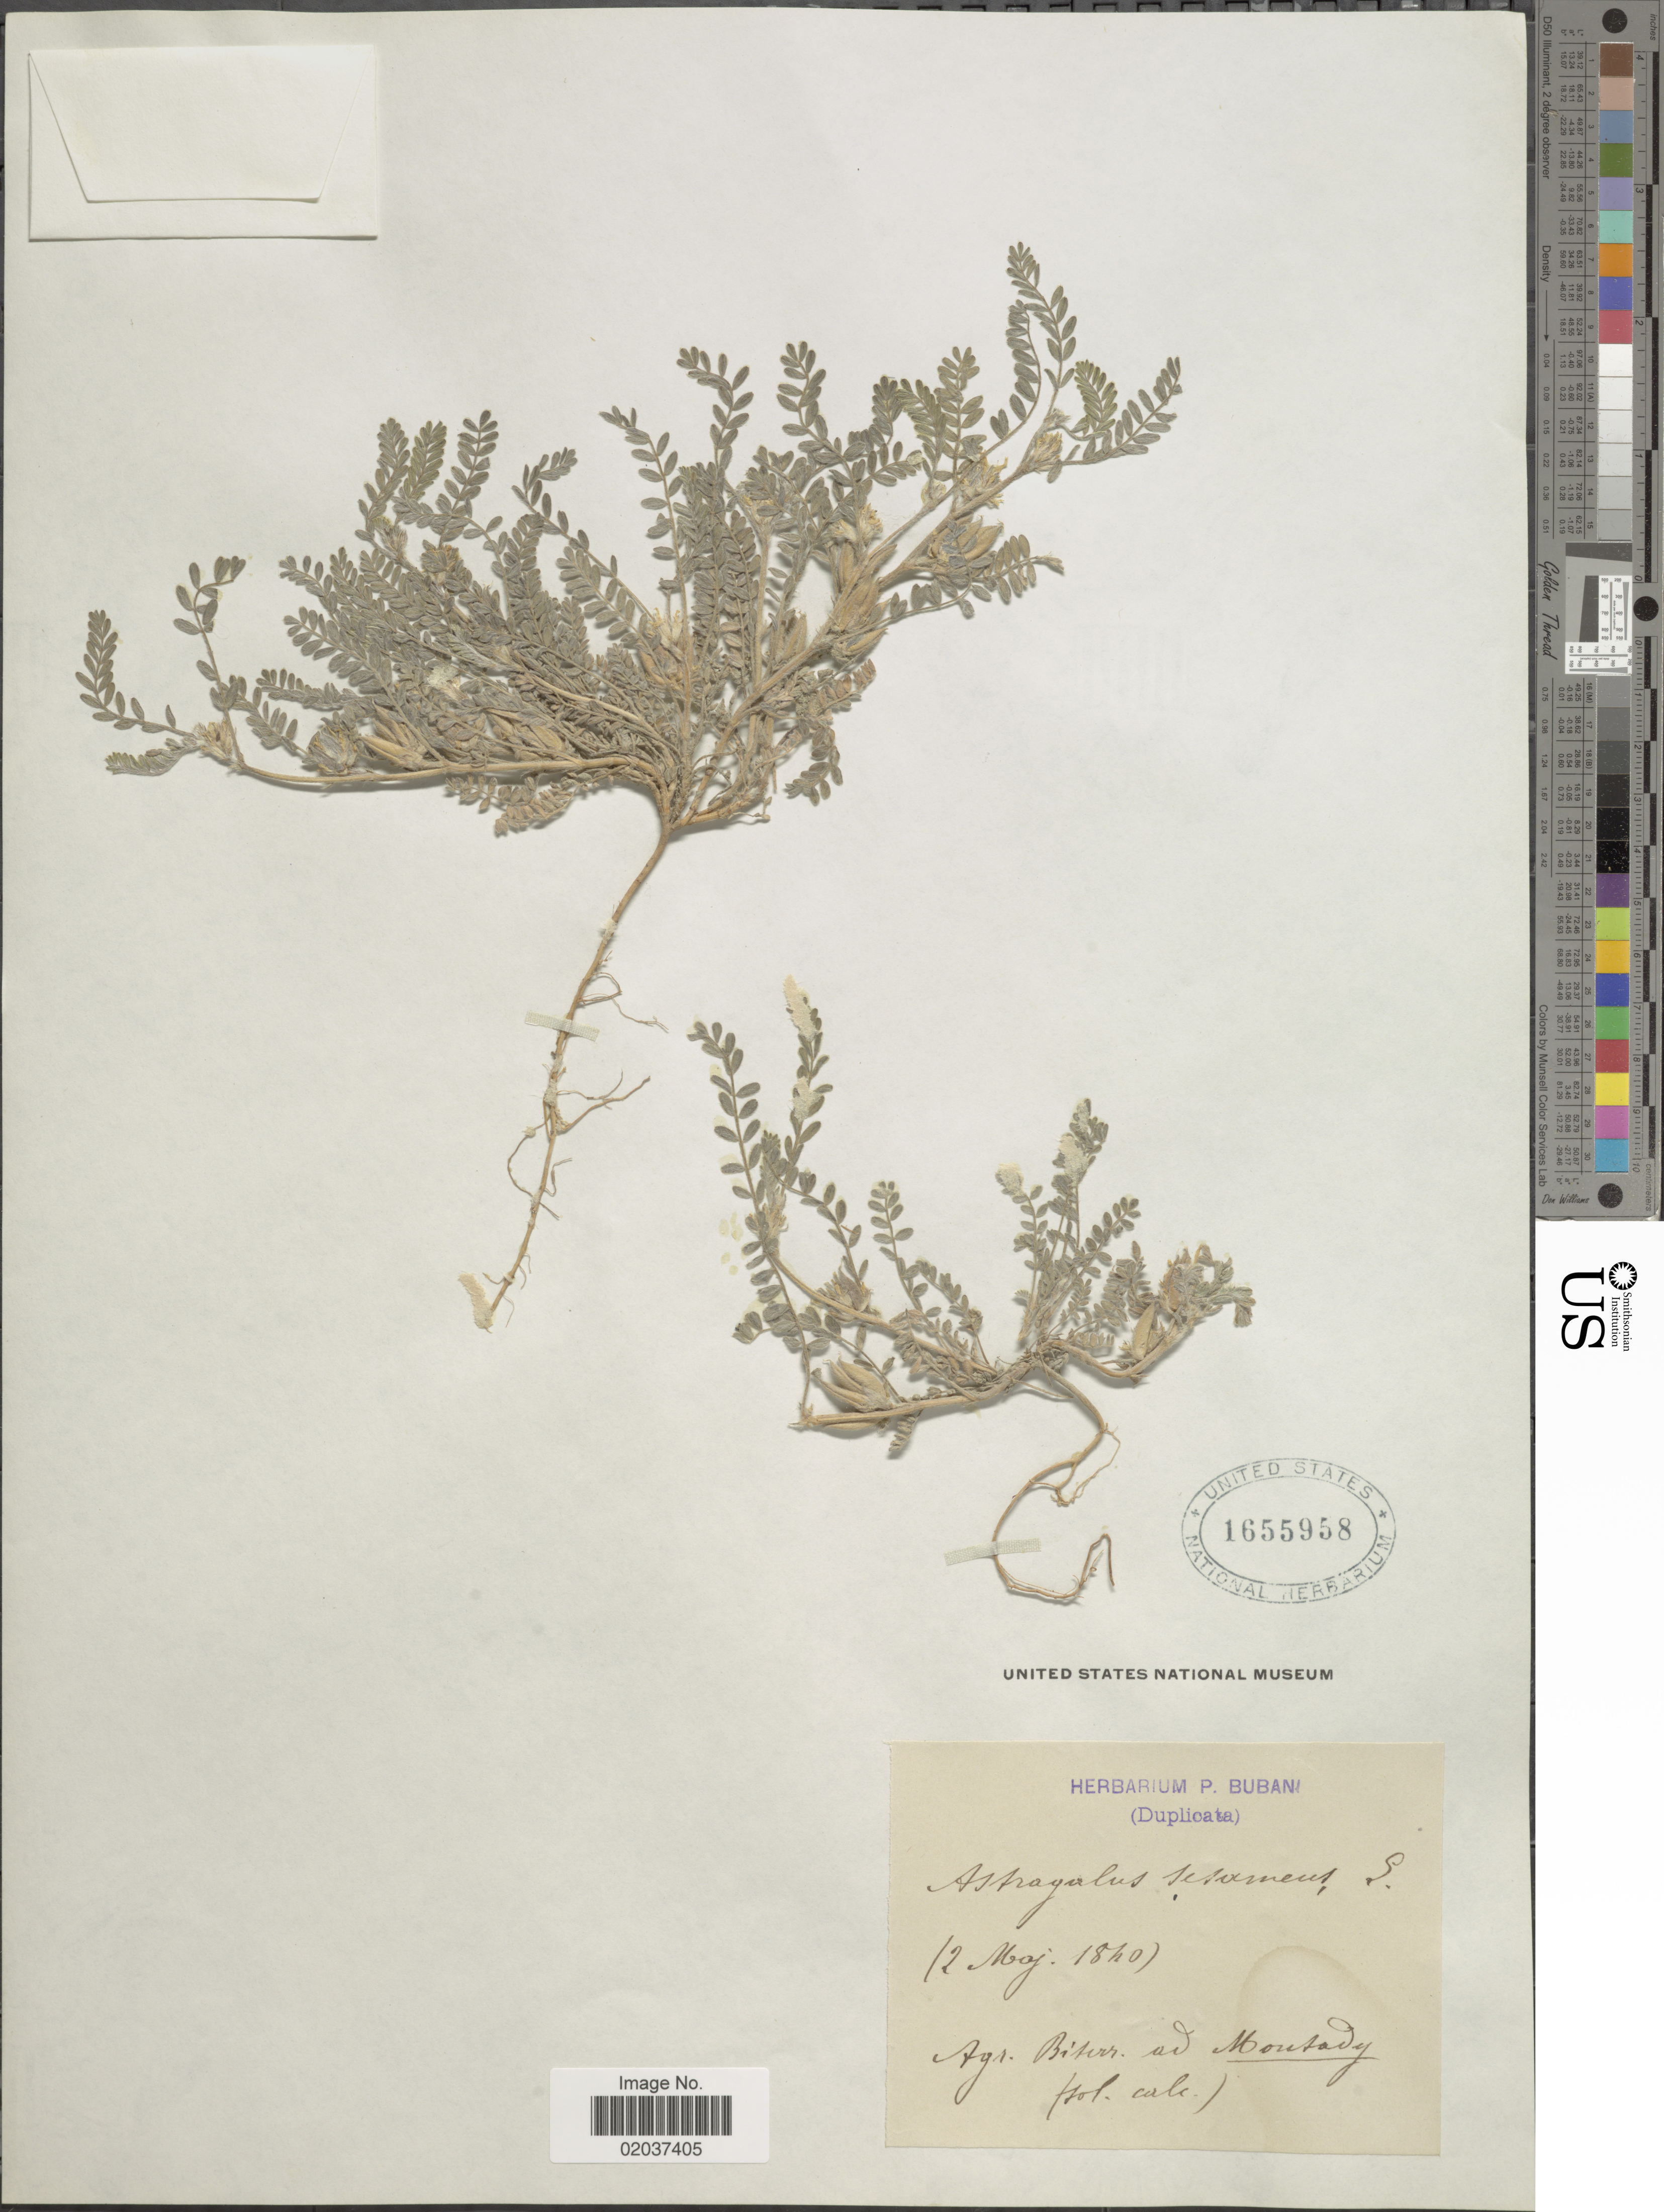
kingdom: Plantae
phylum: Tracheophyta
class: Magnoliopsida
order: Fabales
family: Fabaceae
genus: Astragalus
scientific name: Astragalus sesameus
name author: L.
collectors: ex herb. P. Bubani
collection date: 1840-05-02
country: France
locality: Agr. Biterr ad Montady, (sol. calc)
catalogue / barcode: US 1655958